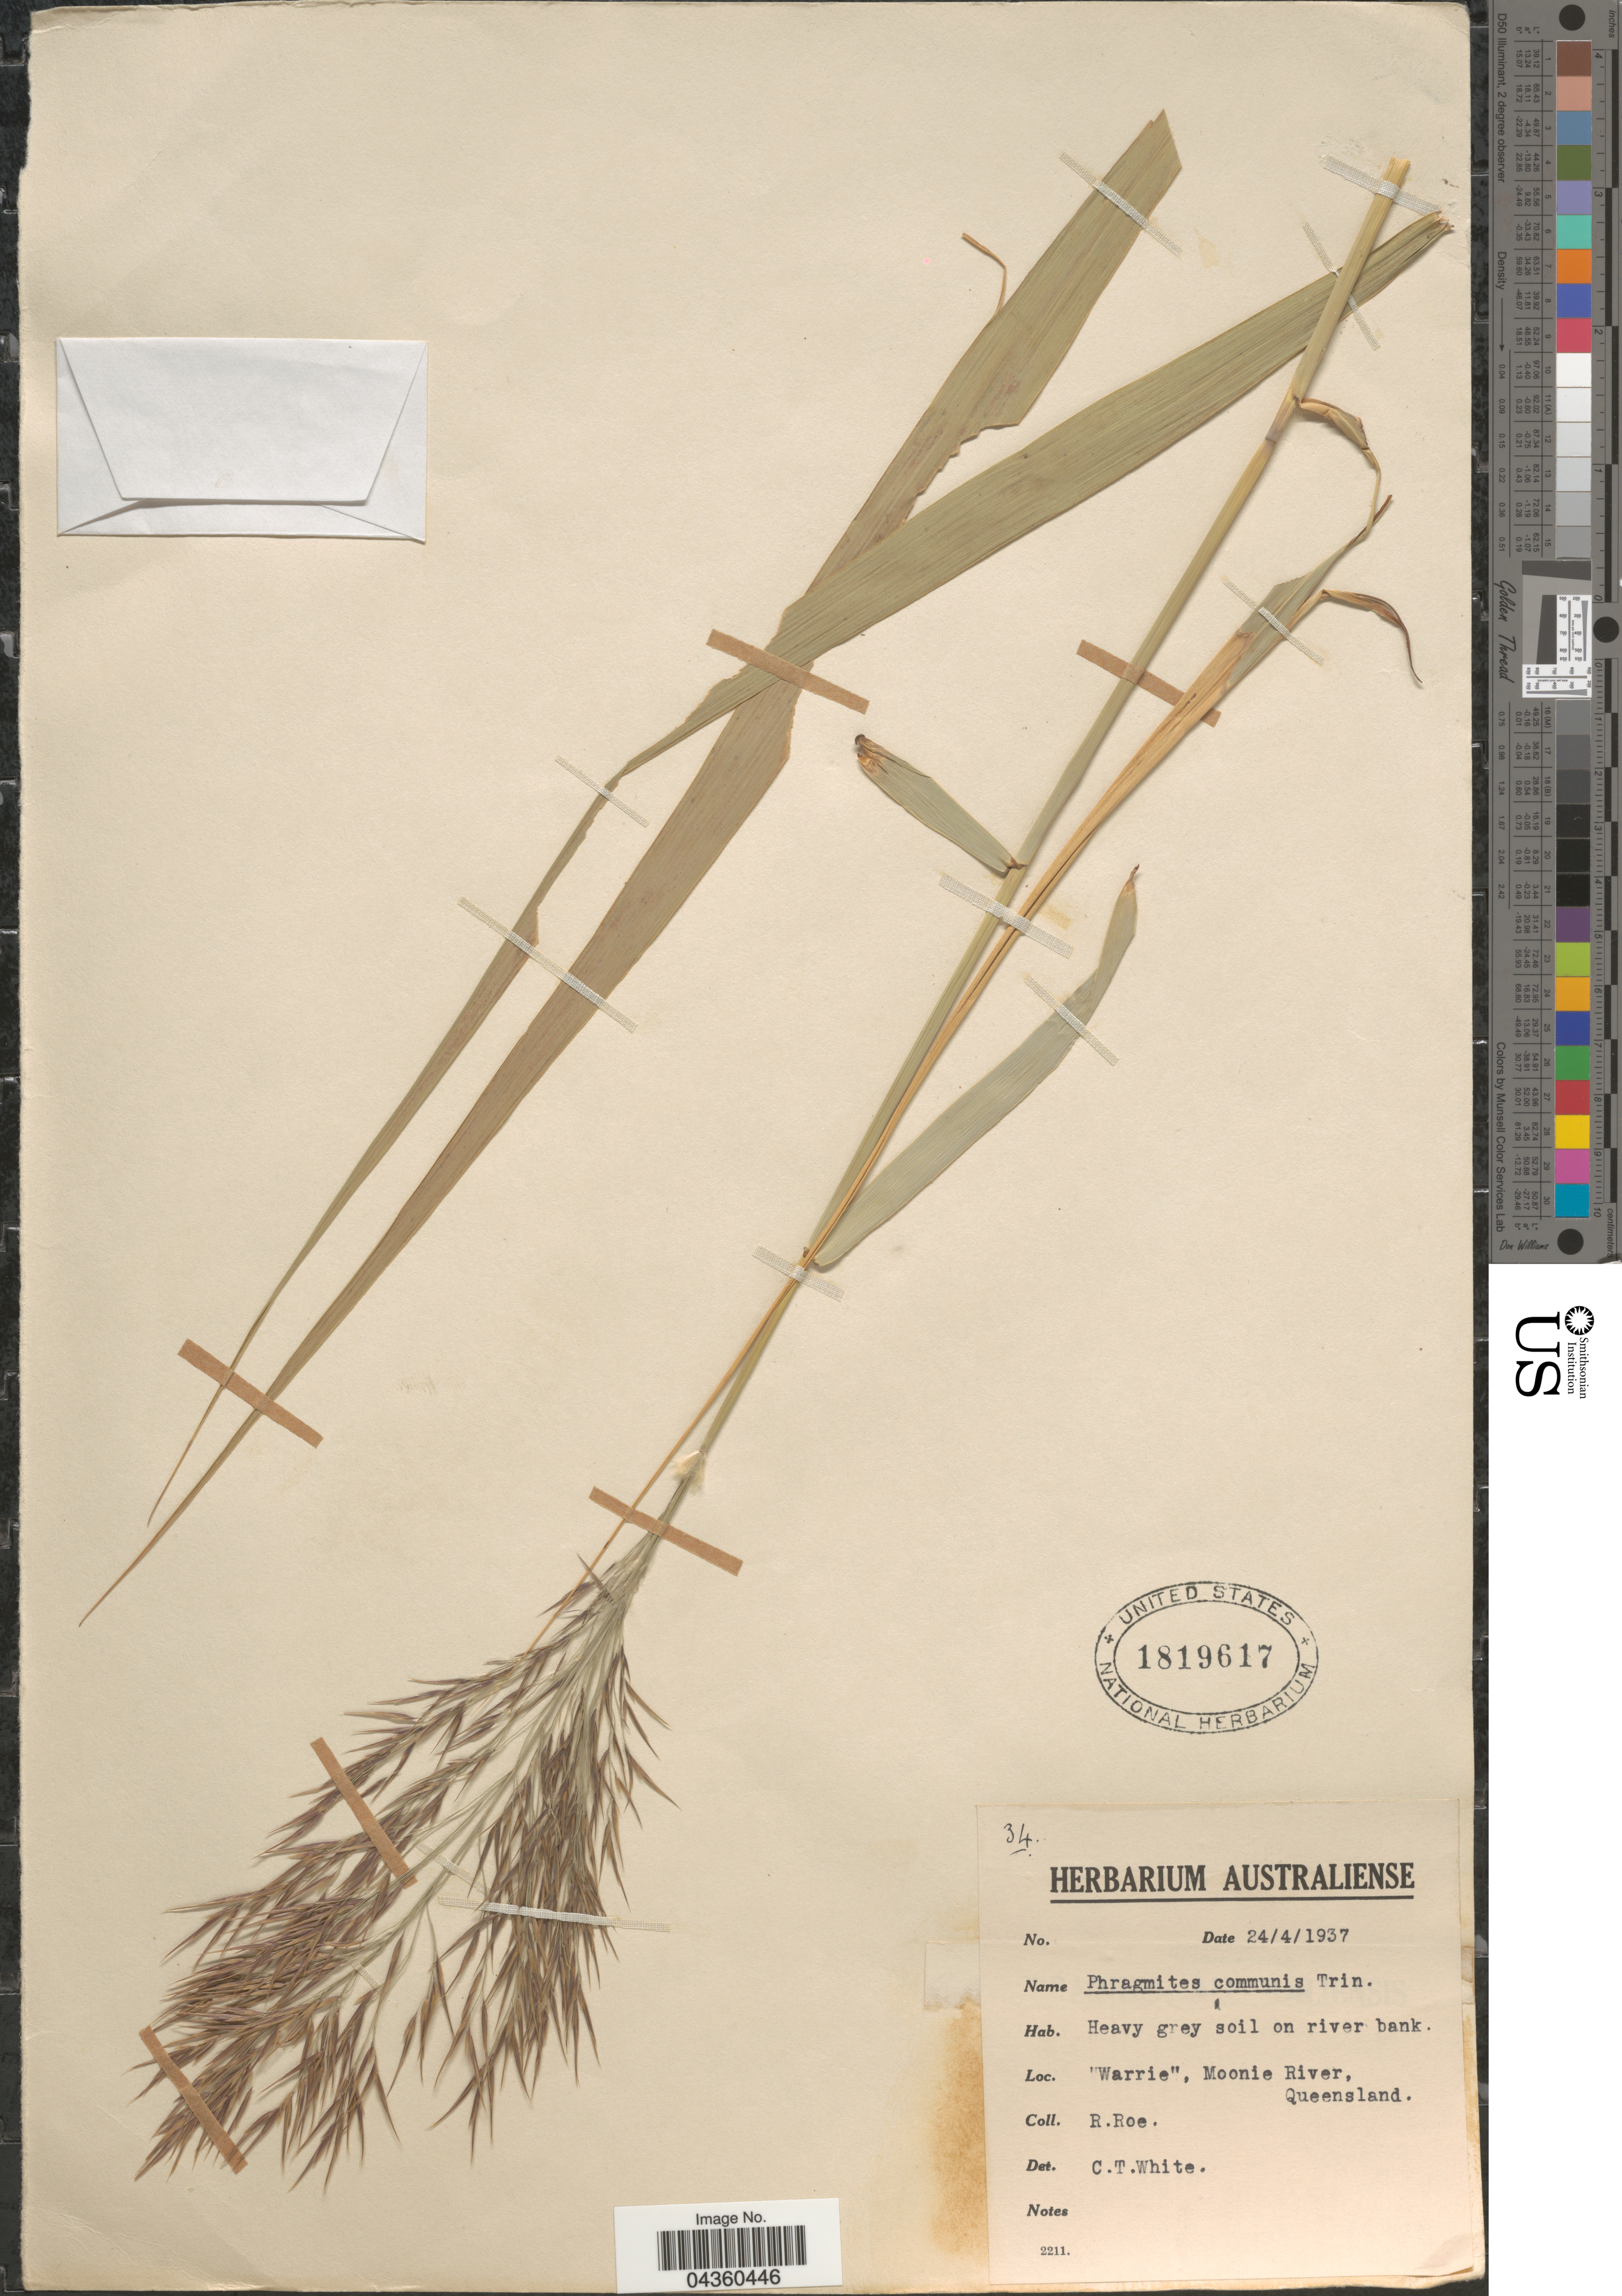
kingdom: Plantae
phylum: Tracheophyta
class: Liliopsida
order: Poales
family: Poaceae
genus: Phragmites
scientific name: Phragmites australis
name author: (Cav.) Trin. ex Steud.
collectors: R. Roe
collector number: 34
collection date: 1937-04-24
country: Australia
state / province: Queensland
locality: Warrie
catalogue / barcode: US 1819617